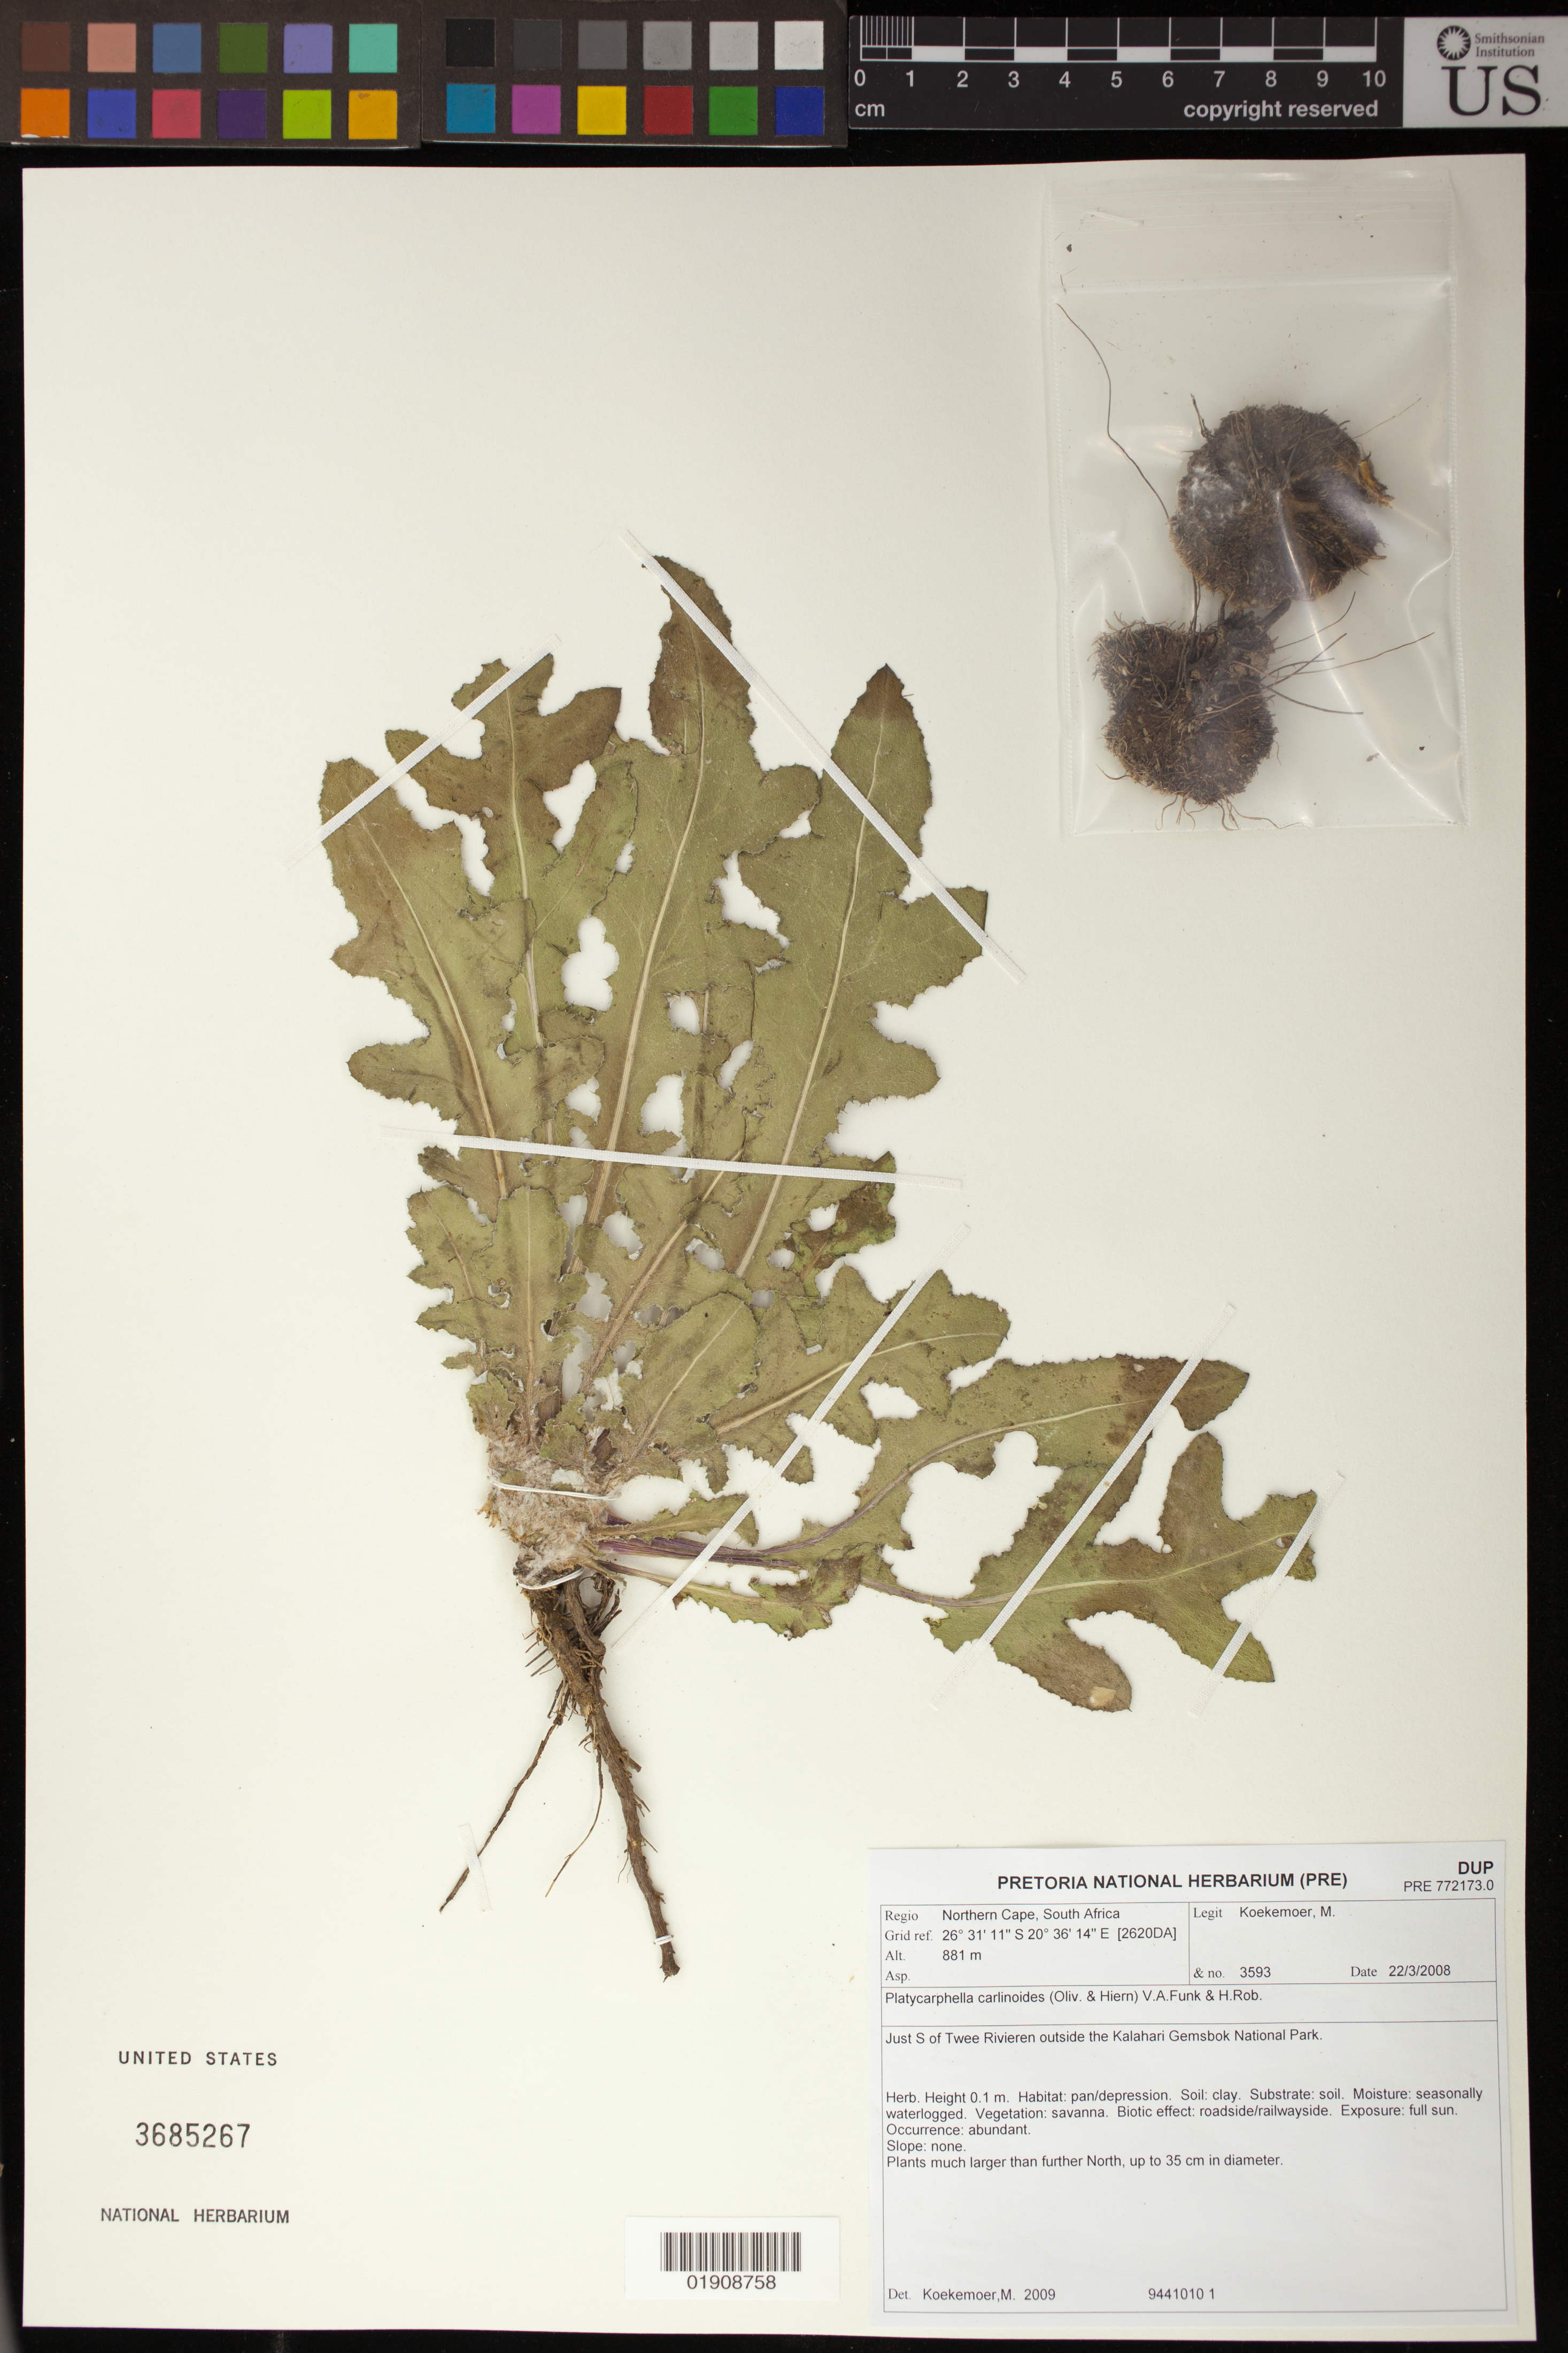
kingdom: Plantae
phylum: Tracheophyta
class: Magnoliopsida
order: Asterales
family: Asteraceae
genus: Platycarphella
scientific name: Platycarphella carlinoides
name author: (Oliv. & Hiern) V.A. Funk & H. Rob.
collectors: M. Koekemoer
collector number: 3593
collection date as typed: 22 March 2008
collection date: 2008-03-22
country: South Africa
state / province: Northern Cape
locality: Just S of Twee Rivieren outside the Kalahari Gemsbok National Park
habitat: Savanna, pan/depression, soil clay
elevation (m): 881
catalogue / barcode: US 3685267